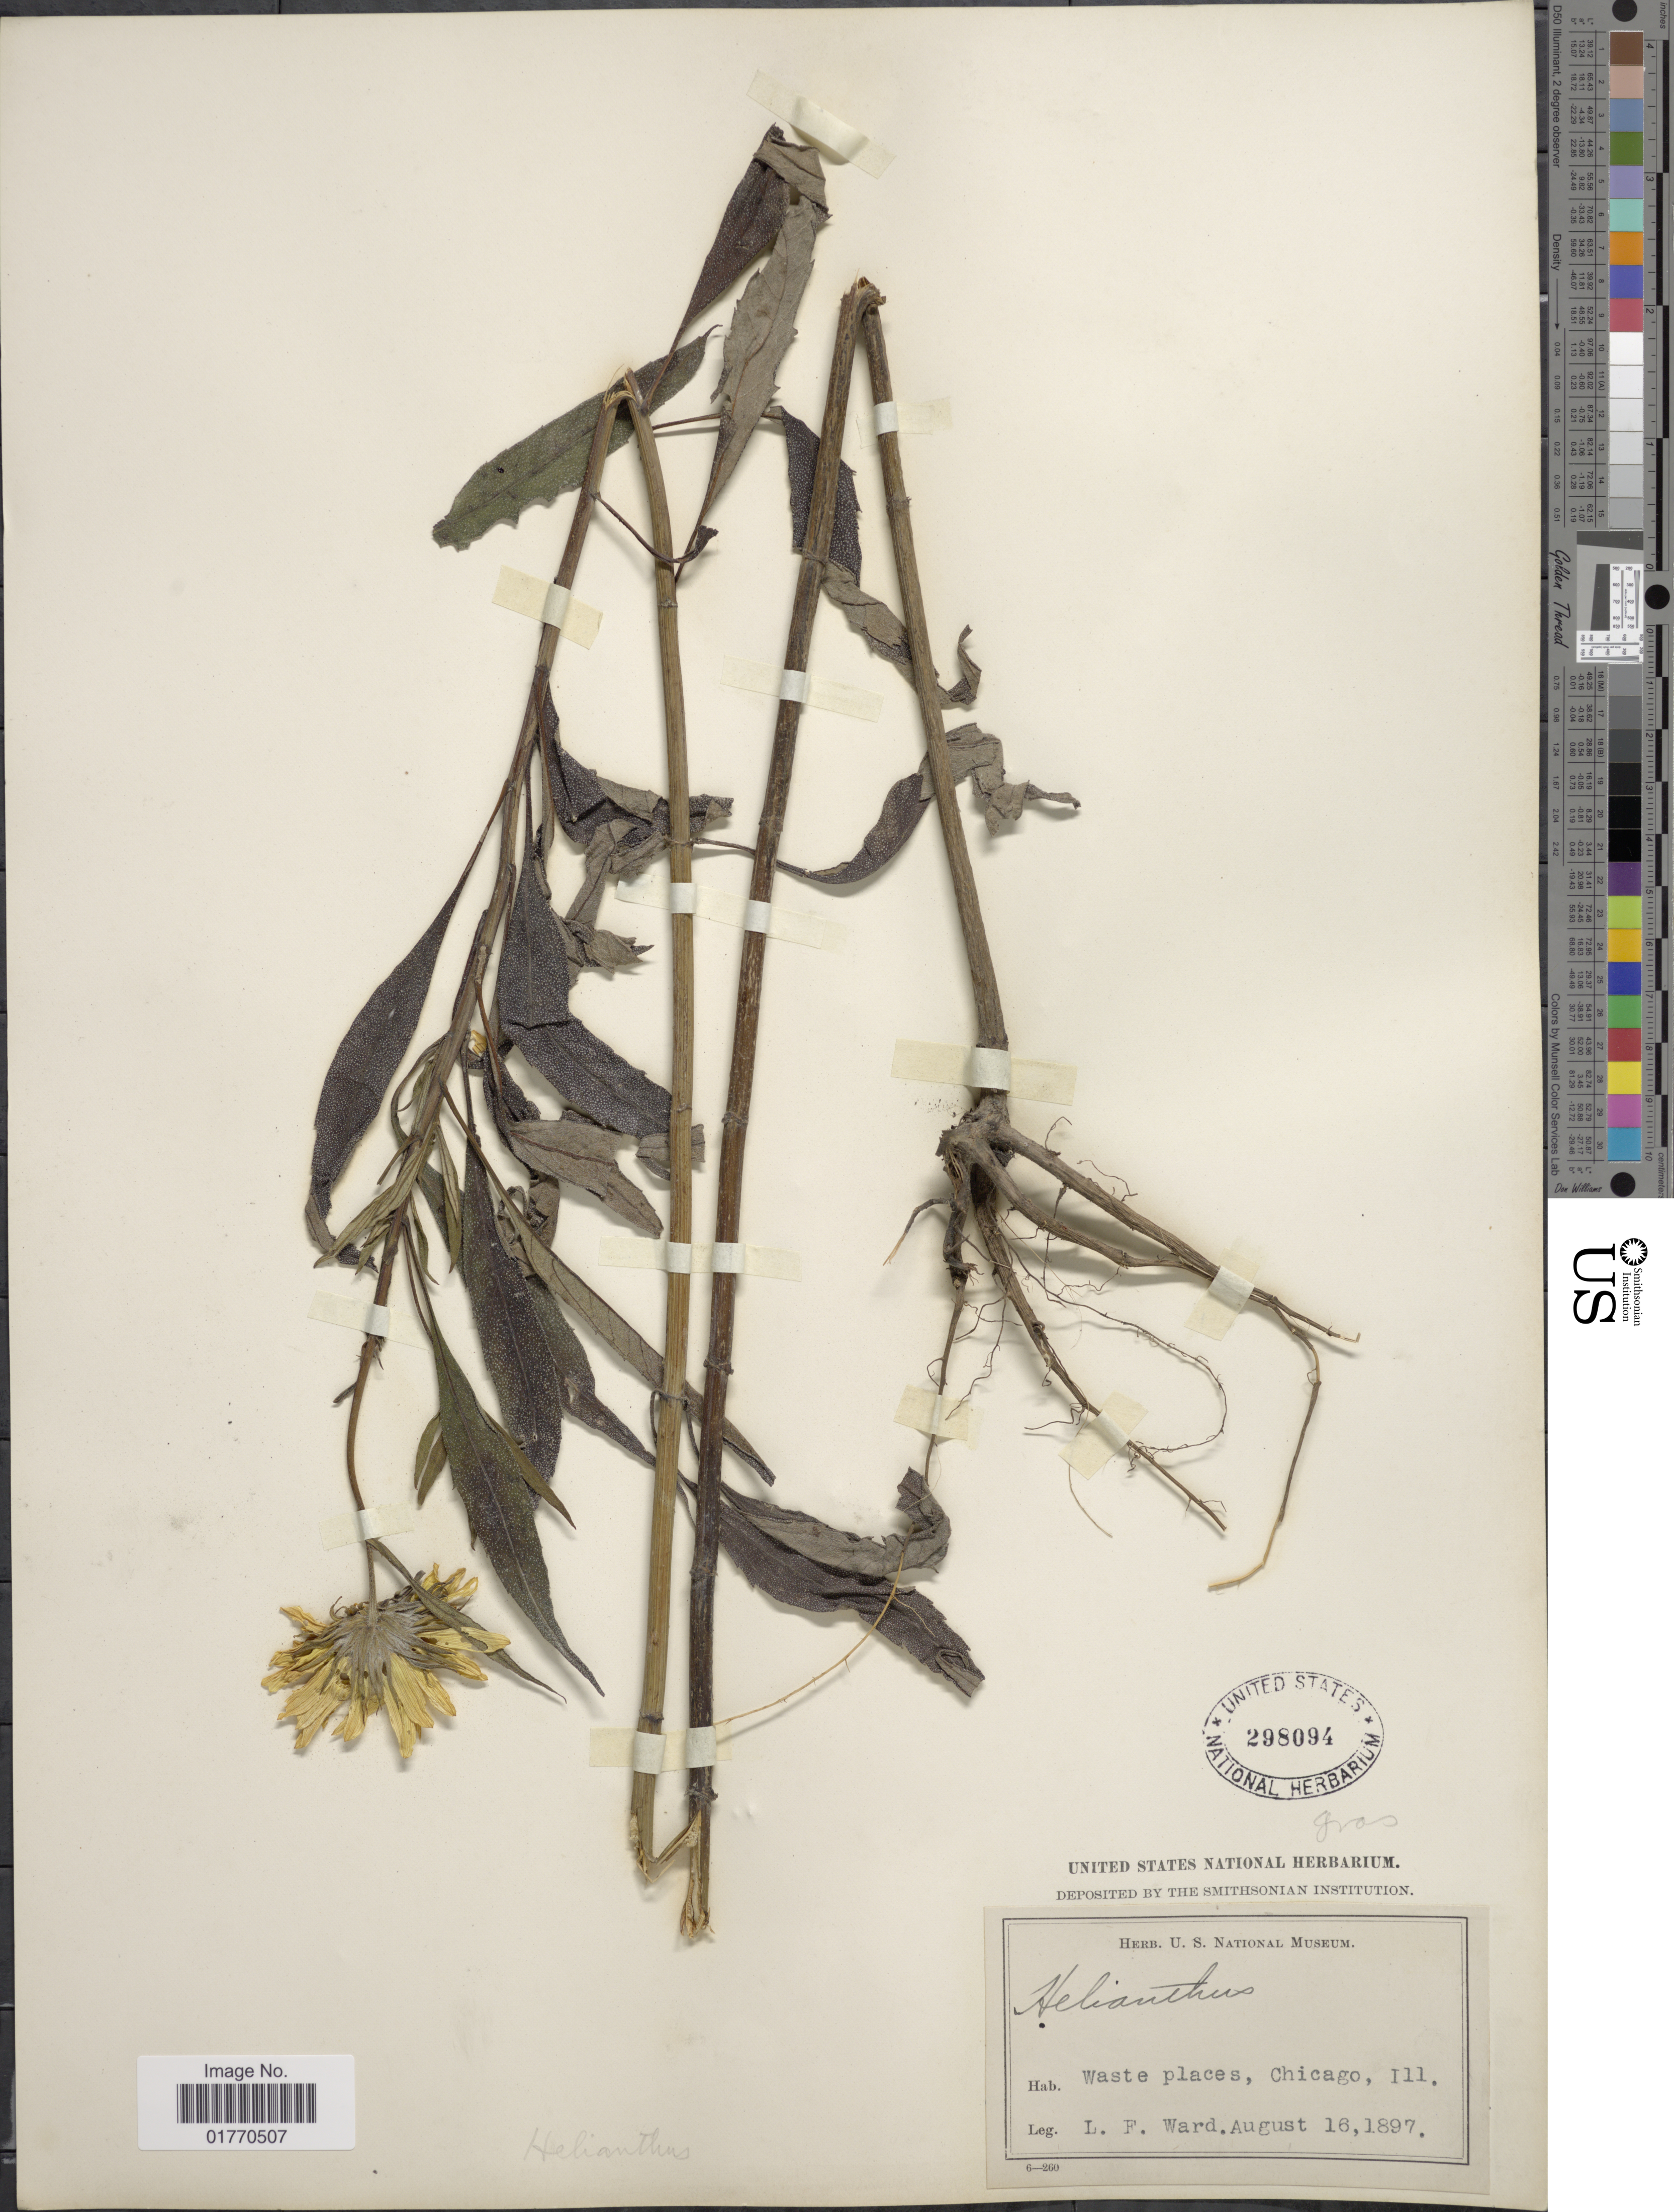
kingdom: Plantae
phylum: Tracheophyta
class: Magnoliopsida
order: Asterales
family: Asteraceae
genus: Helianthus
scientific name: Helianthus grosseserratus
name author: M. Martens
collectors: L. Ward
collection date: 1897-08-16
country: United States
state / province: Illinois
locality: Waste places, Chicago, Ill.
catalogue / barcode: US 298094